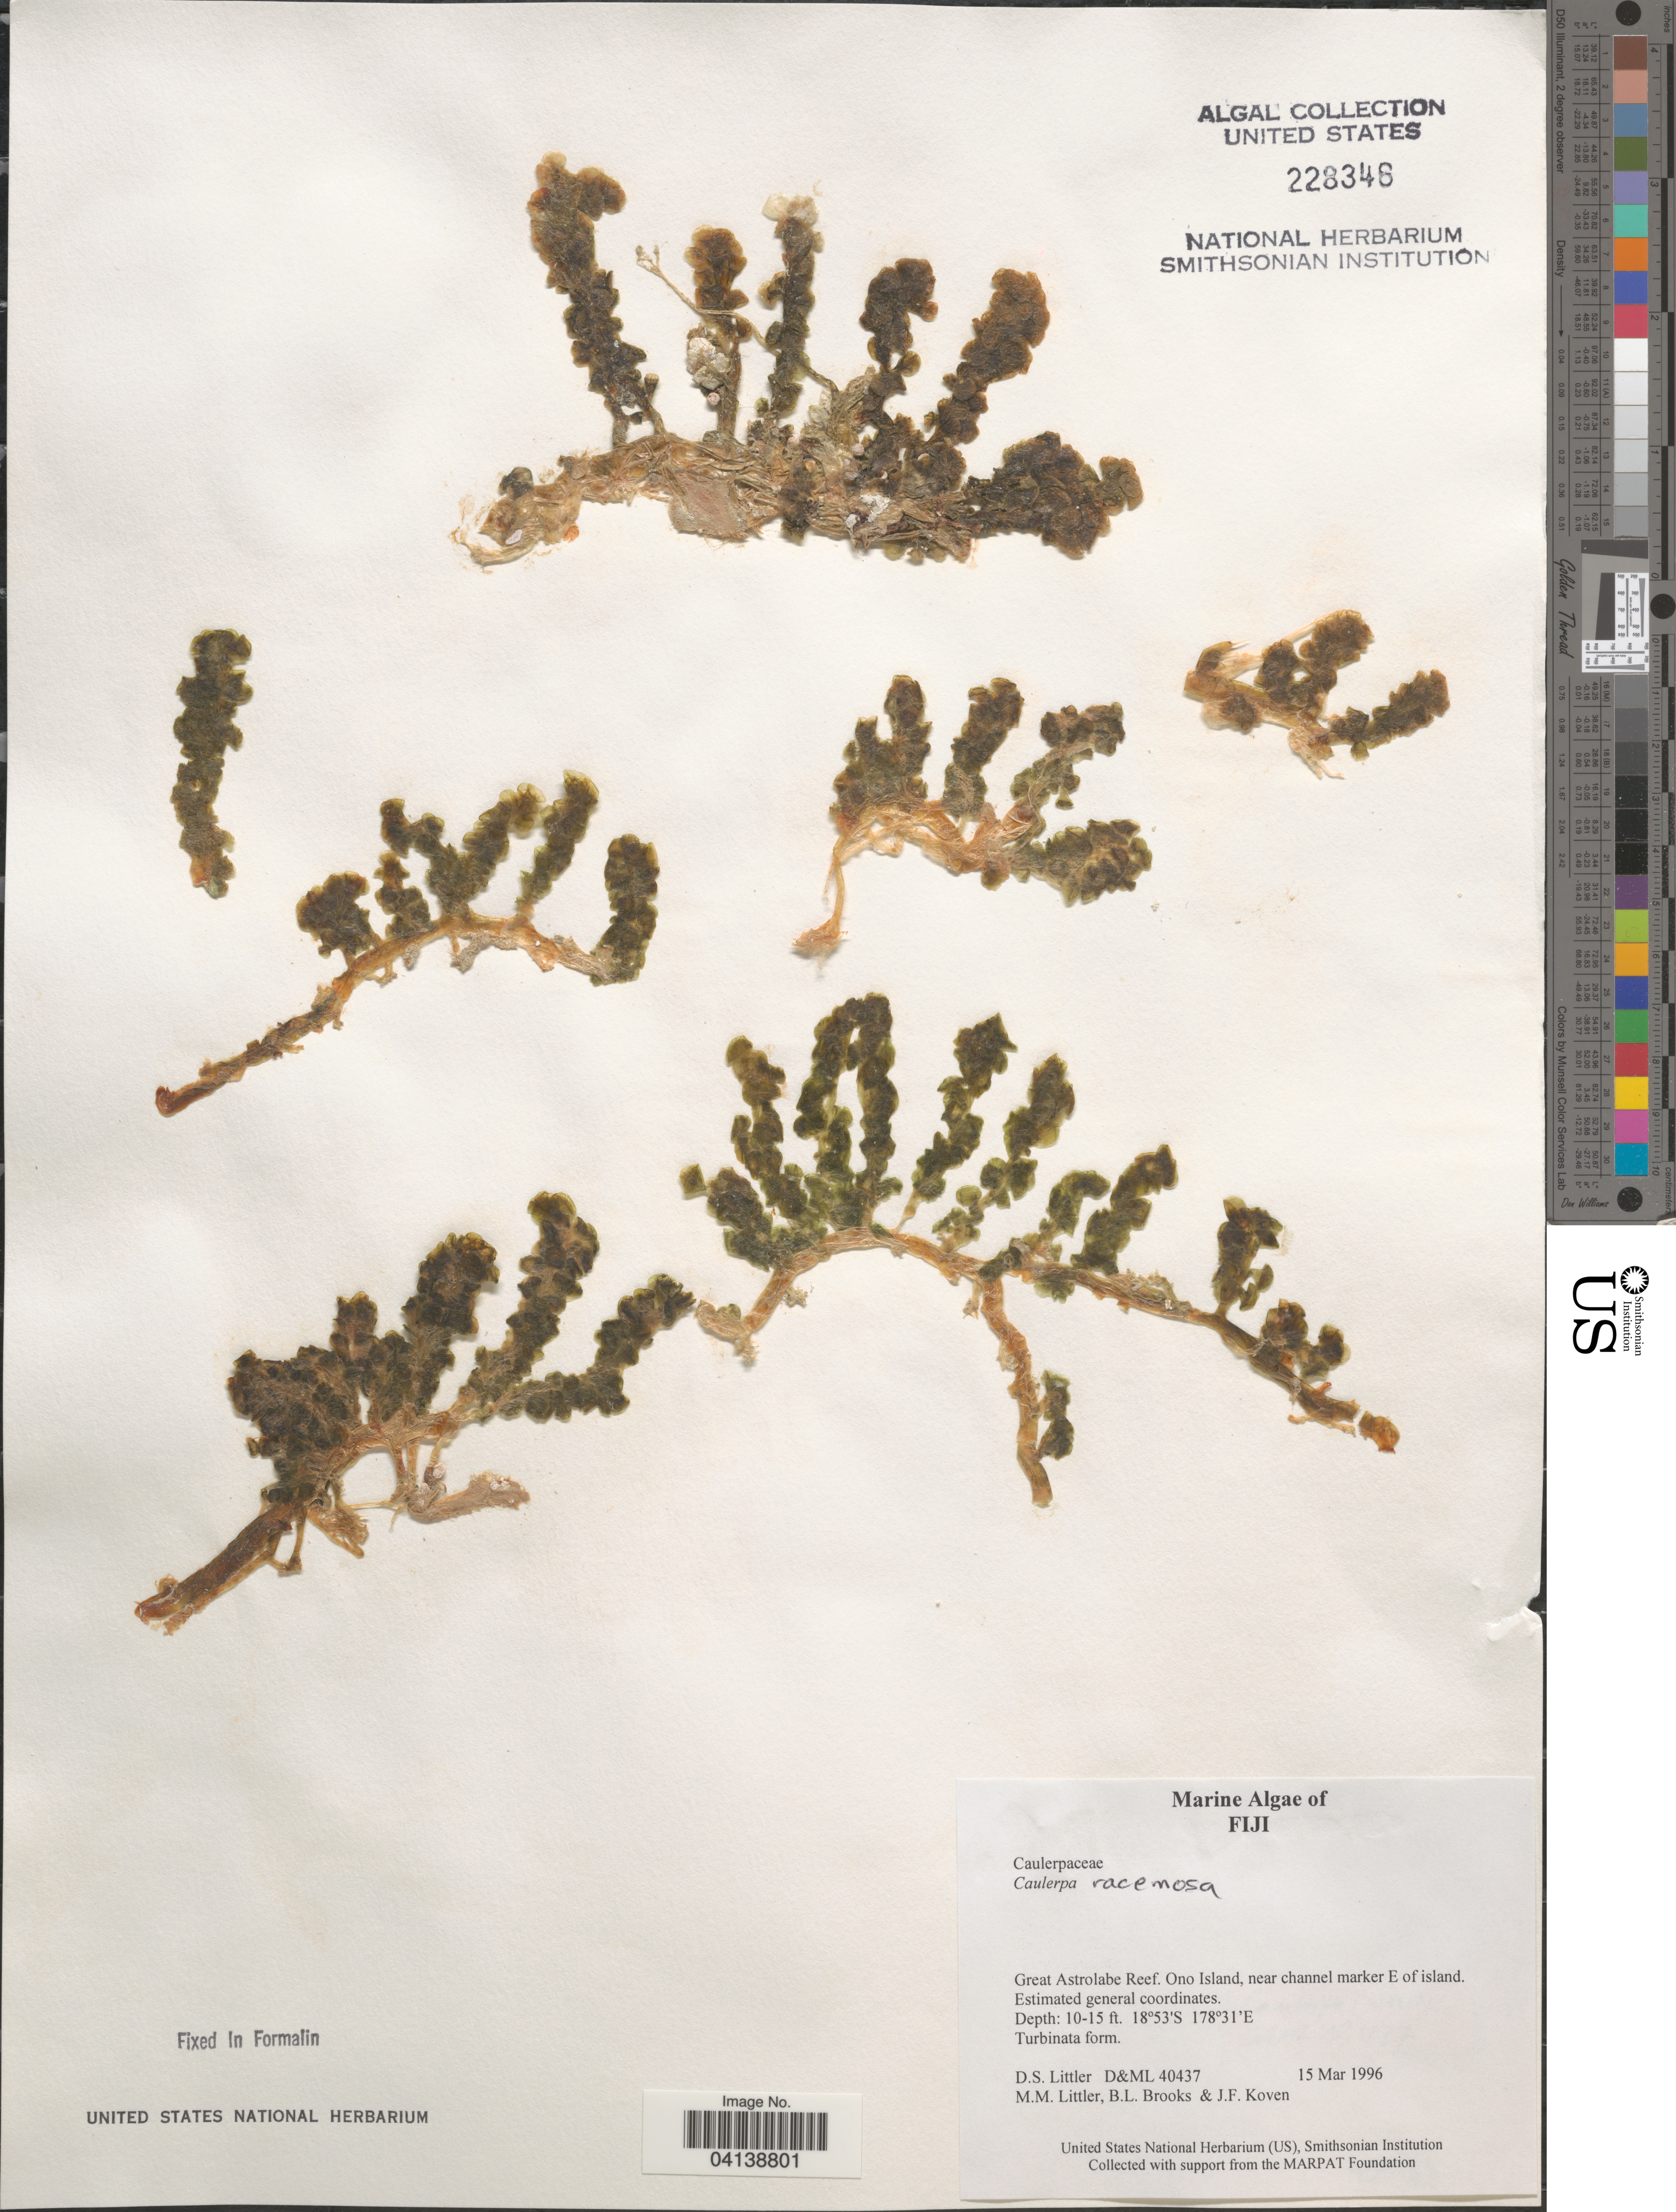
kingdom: Plantae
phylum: Chlorophyta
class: Ulvophyceae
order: Bryopsidales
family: Caulerpaceae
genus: Caulerpa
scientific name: Caulerpa racemosa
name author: (Forssk.) J. Agardh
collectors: D. S. Littler, B. Brooks & J. Koven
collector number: D&ML40437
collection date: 1996-03-15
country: Fiji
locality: Great Astrolabe Reef. Ono Island, near channel marker E of island.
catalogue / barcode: US 228348